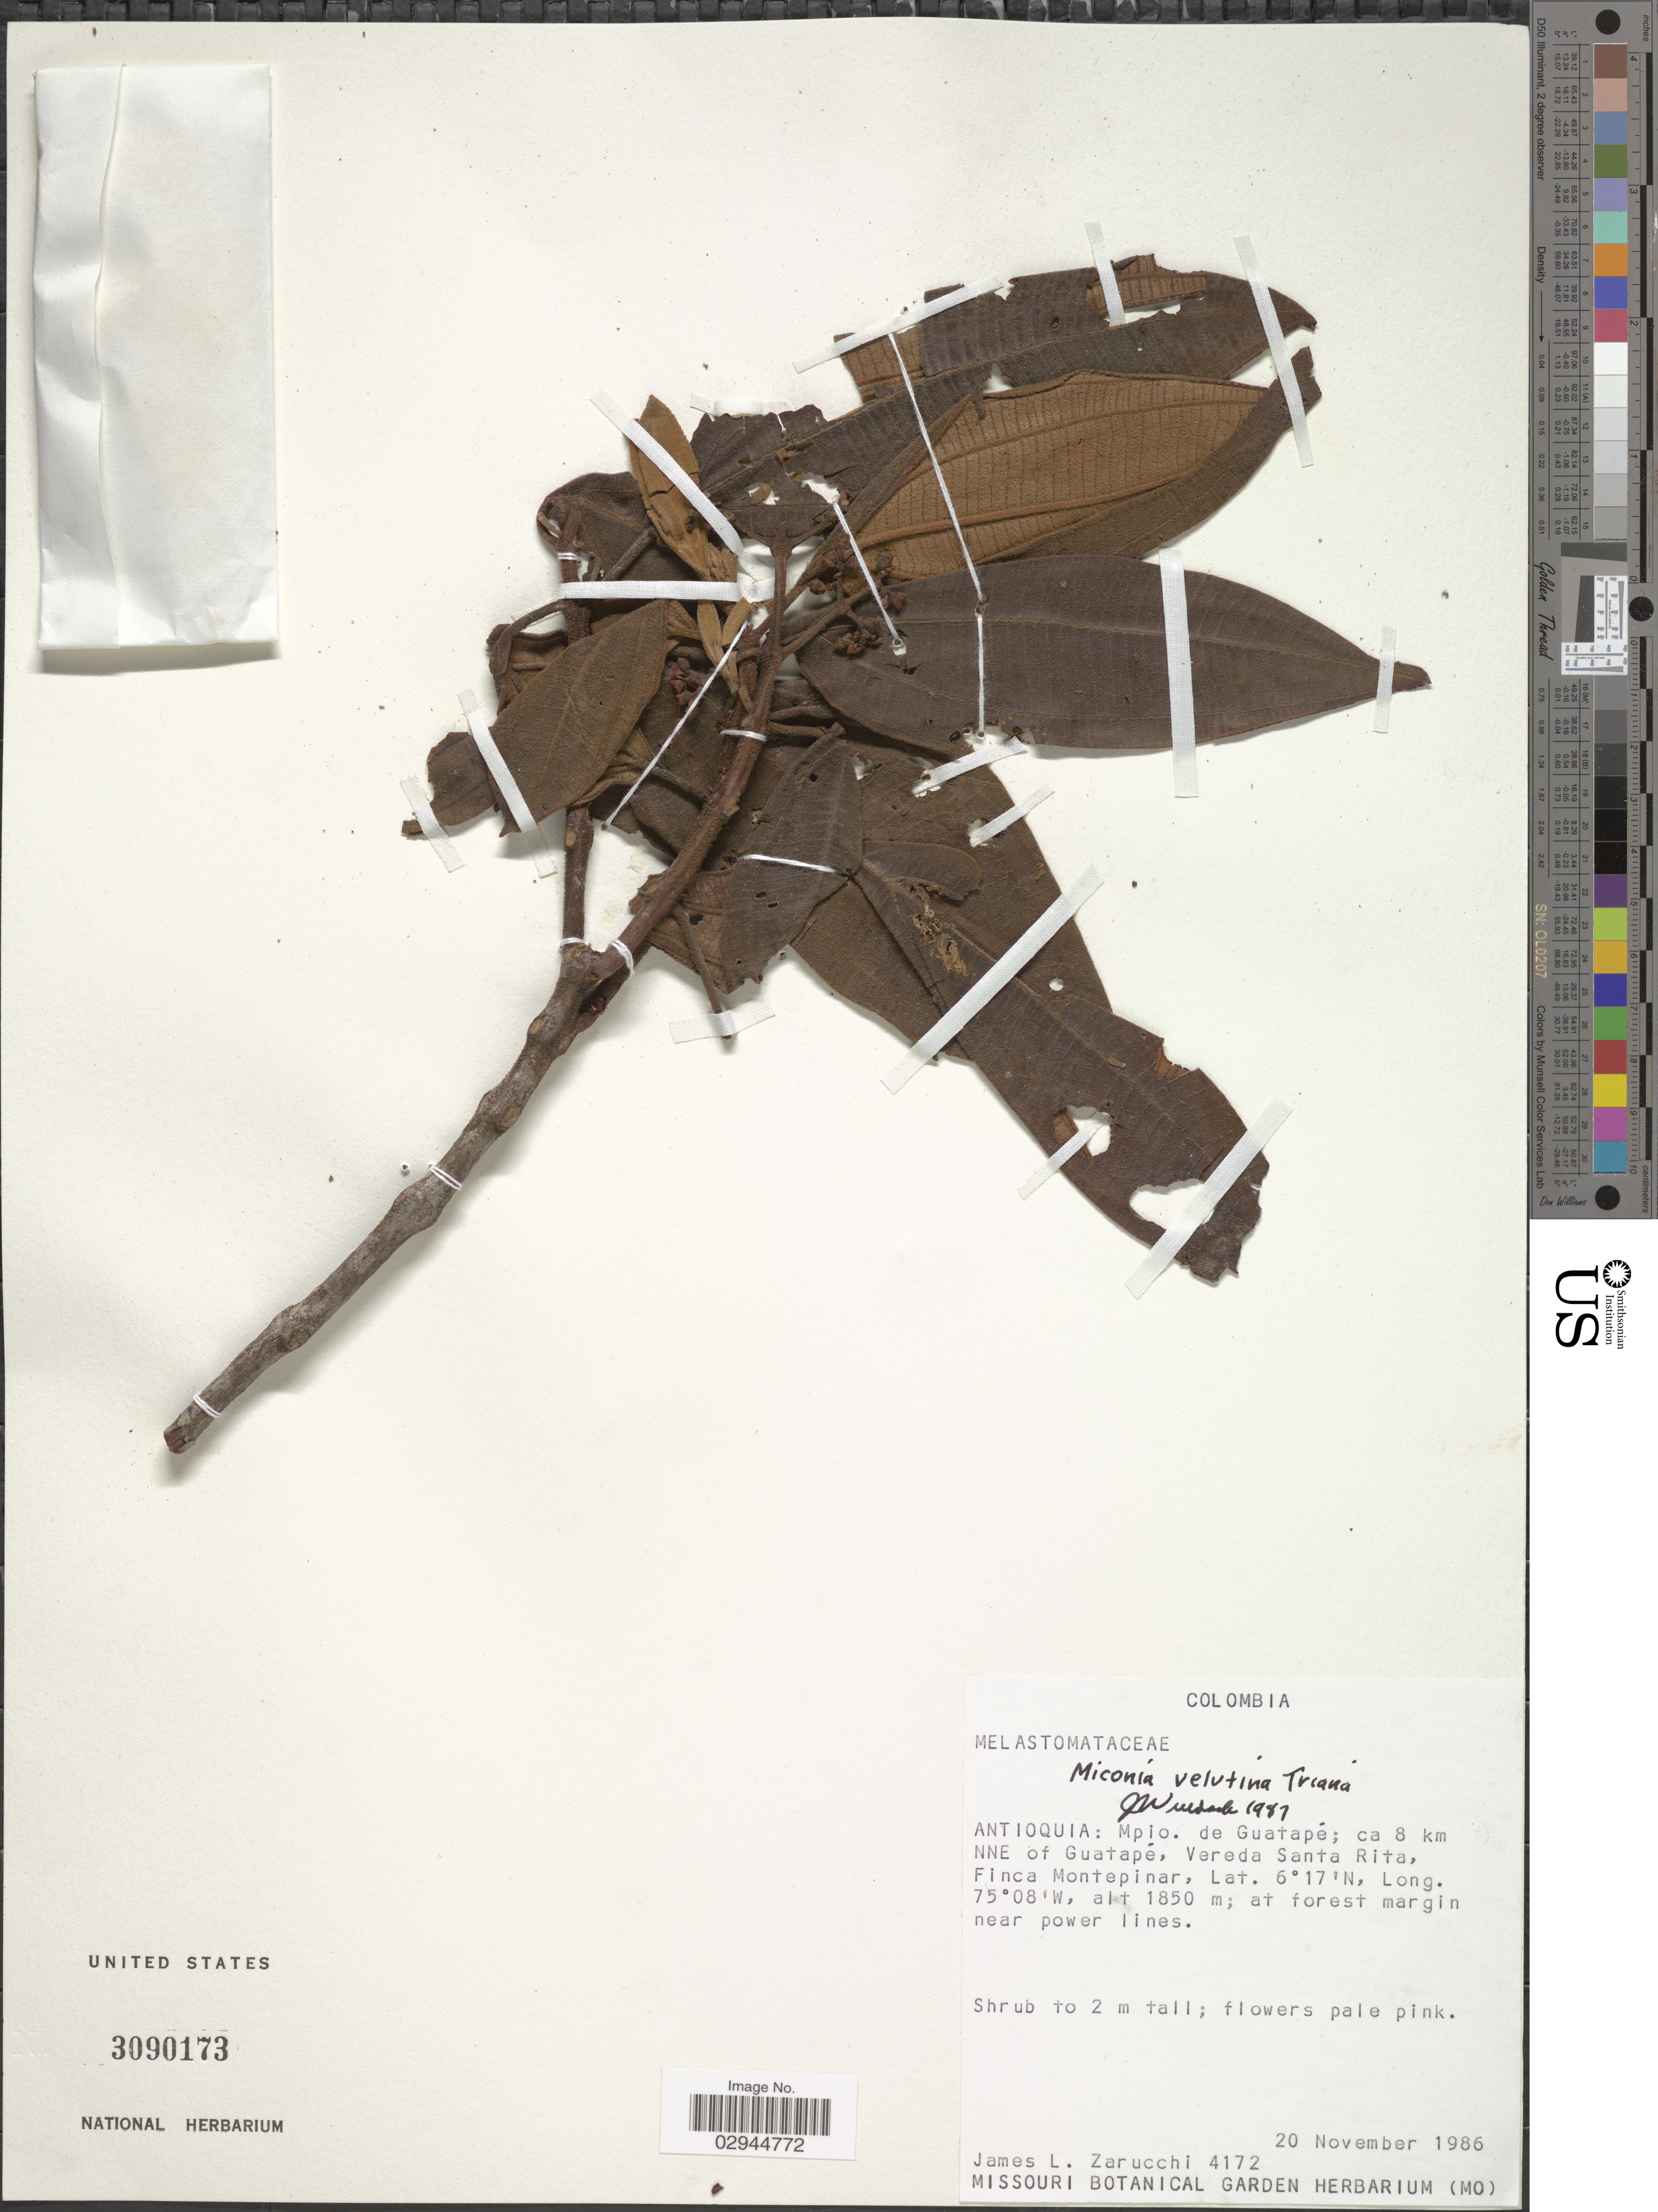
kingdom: Plantae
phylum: Tracheophyta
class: Magnoliopsida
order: Myrtales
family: Melastomataceae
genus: Miconia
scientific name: Miconia velutina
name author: Triana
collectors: J. L. Zarucchi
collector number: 4172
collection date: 1986-11-20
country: Colombia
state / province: Antioquia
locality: Mpio. de Guatapé; ca 8 km NNE of Guatapé, Vereda Santa Rita. Finca Montepinar.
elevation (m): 1850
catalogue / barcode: US 3090173